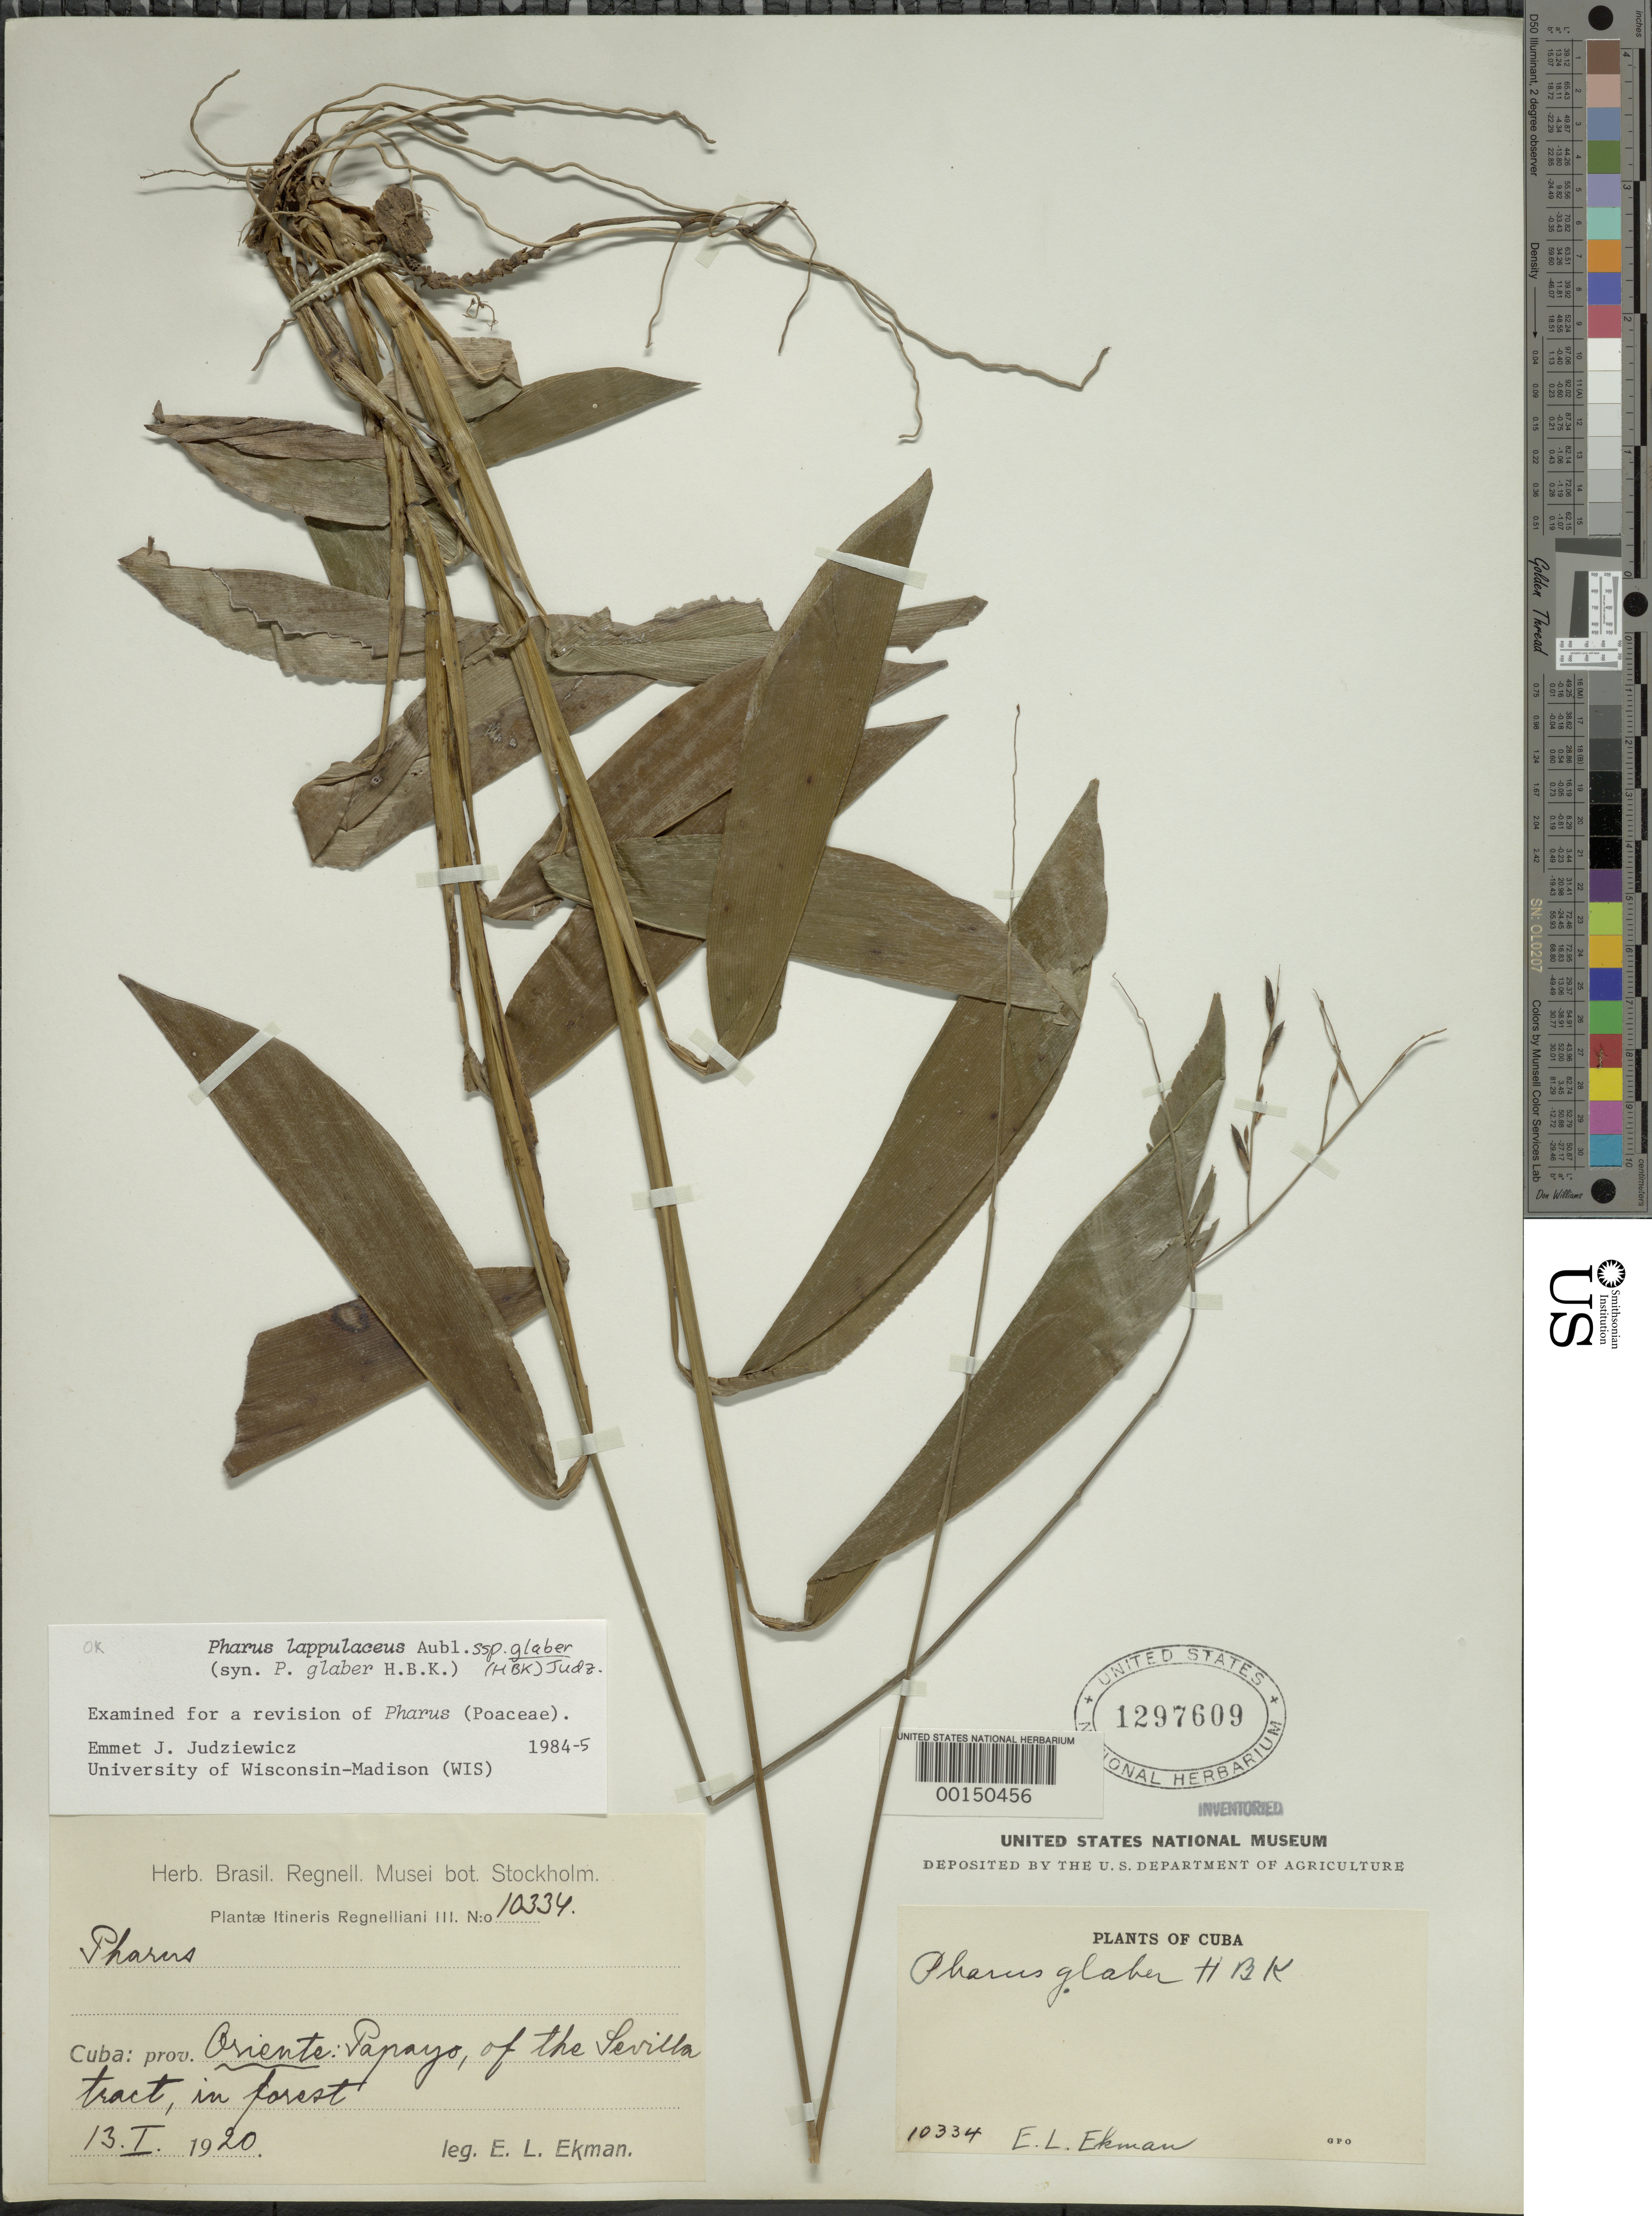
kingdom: Plantae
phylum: Tracheophyta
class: Liliopsida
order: Poales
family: Poaceae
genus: Pharus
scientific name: Pharus lappulaceus subsp. glaber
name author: (Kunth) Judz.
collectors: E. L. Ekman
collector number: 10334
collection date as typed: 13 Jan 1920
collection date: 1920-01-13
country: Cuba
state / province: Oriente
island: Greater Antilles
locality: Papayo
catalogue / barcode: US 1297609